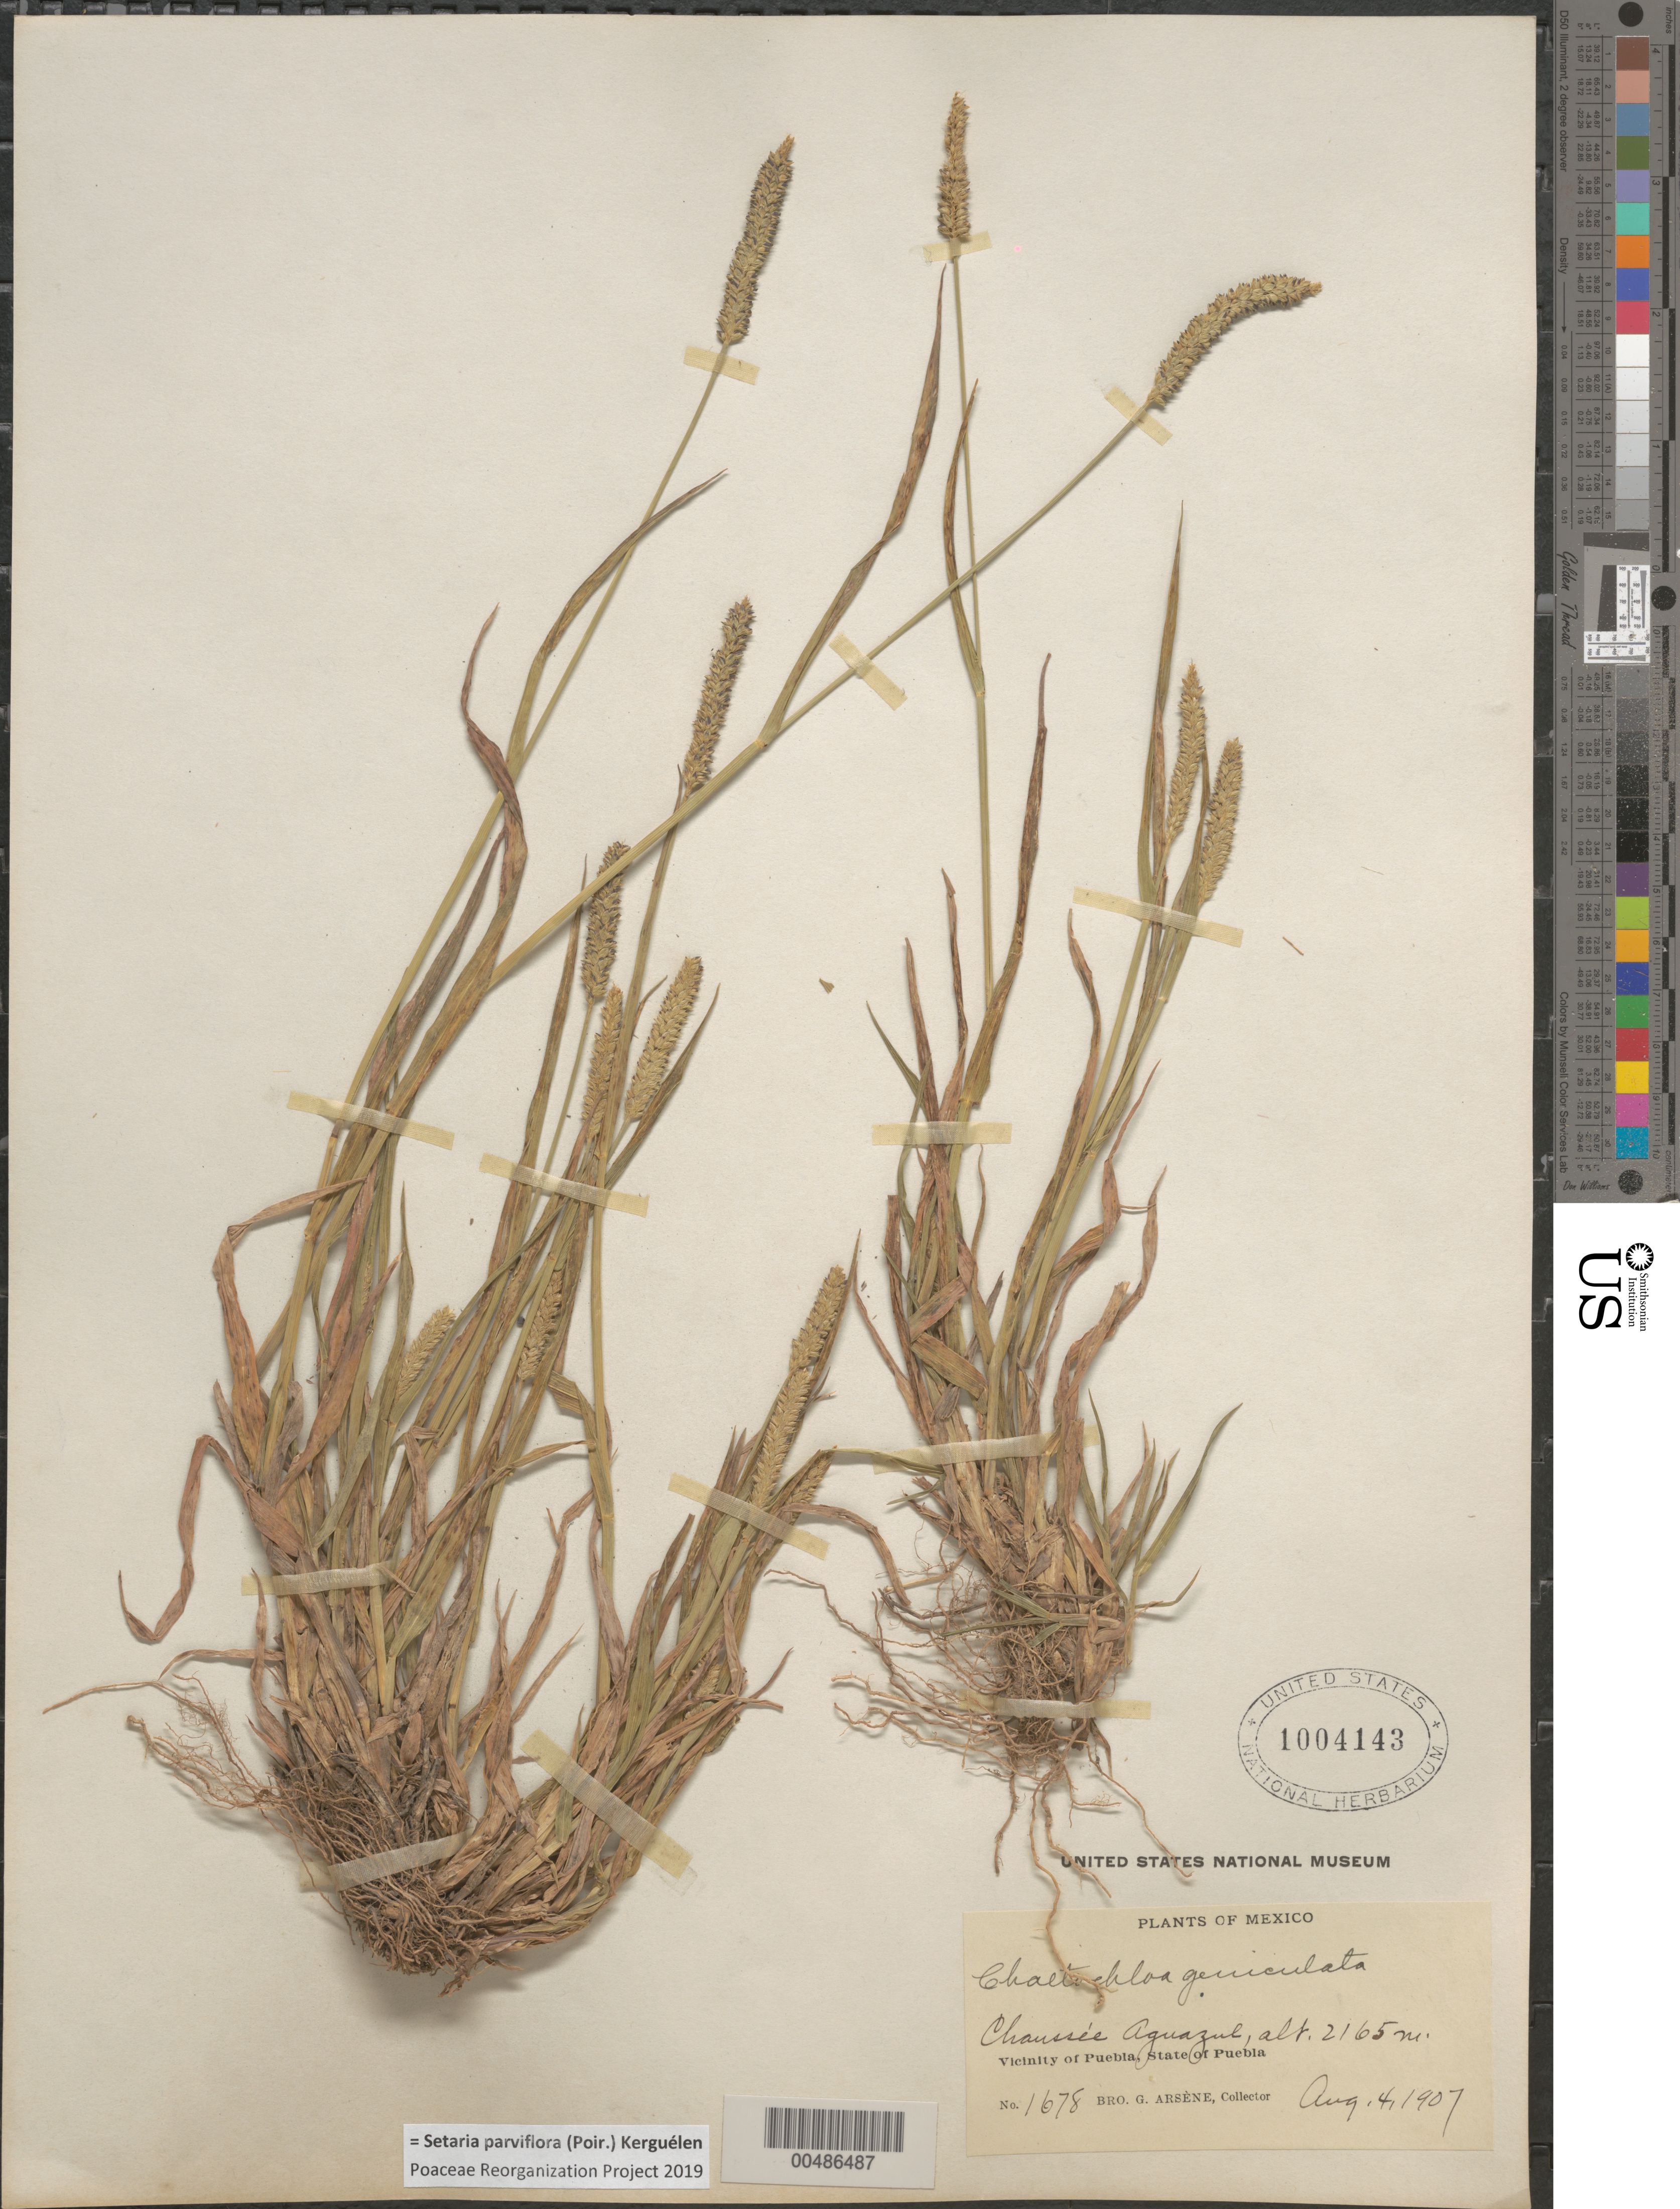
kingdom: Plantae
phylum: Tracheophyta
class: Liliopsida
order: Poales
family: Poaceae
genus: Setaria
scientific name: Setaria parviflora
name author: (Poir.) Kerguélen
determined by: Poaceae Reorganization Project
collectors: Bro. G. Arsène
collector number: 1678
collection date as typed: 4 Aug 1907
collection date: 1907-08-04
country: Mexico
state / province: Puebla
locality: Chaussée Aguazul, vicinity of Puebla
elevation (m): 2165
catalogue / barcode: US 1004143